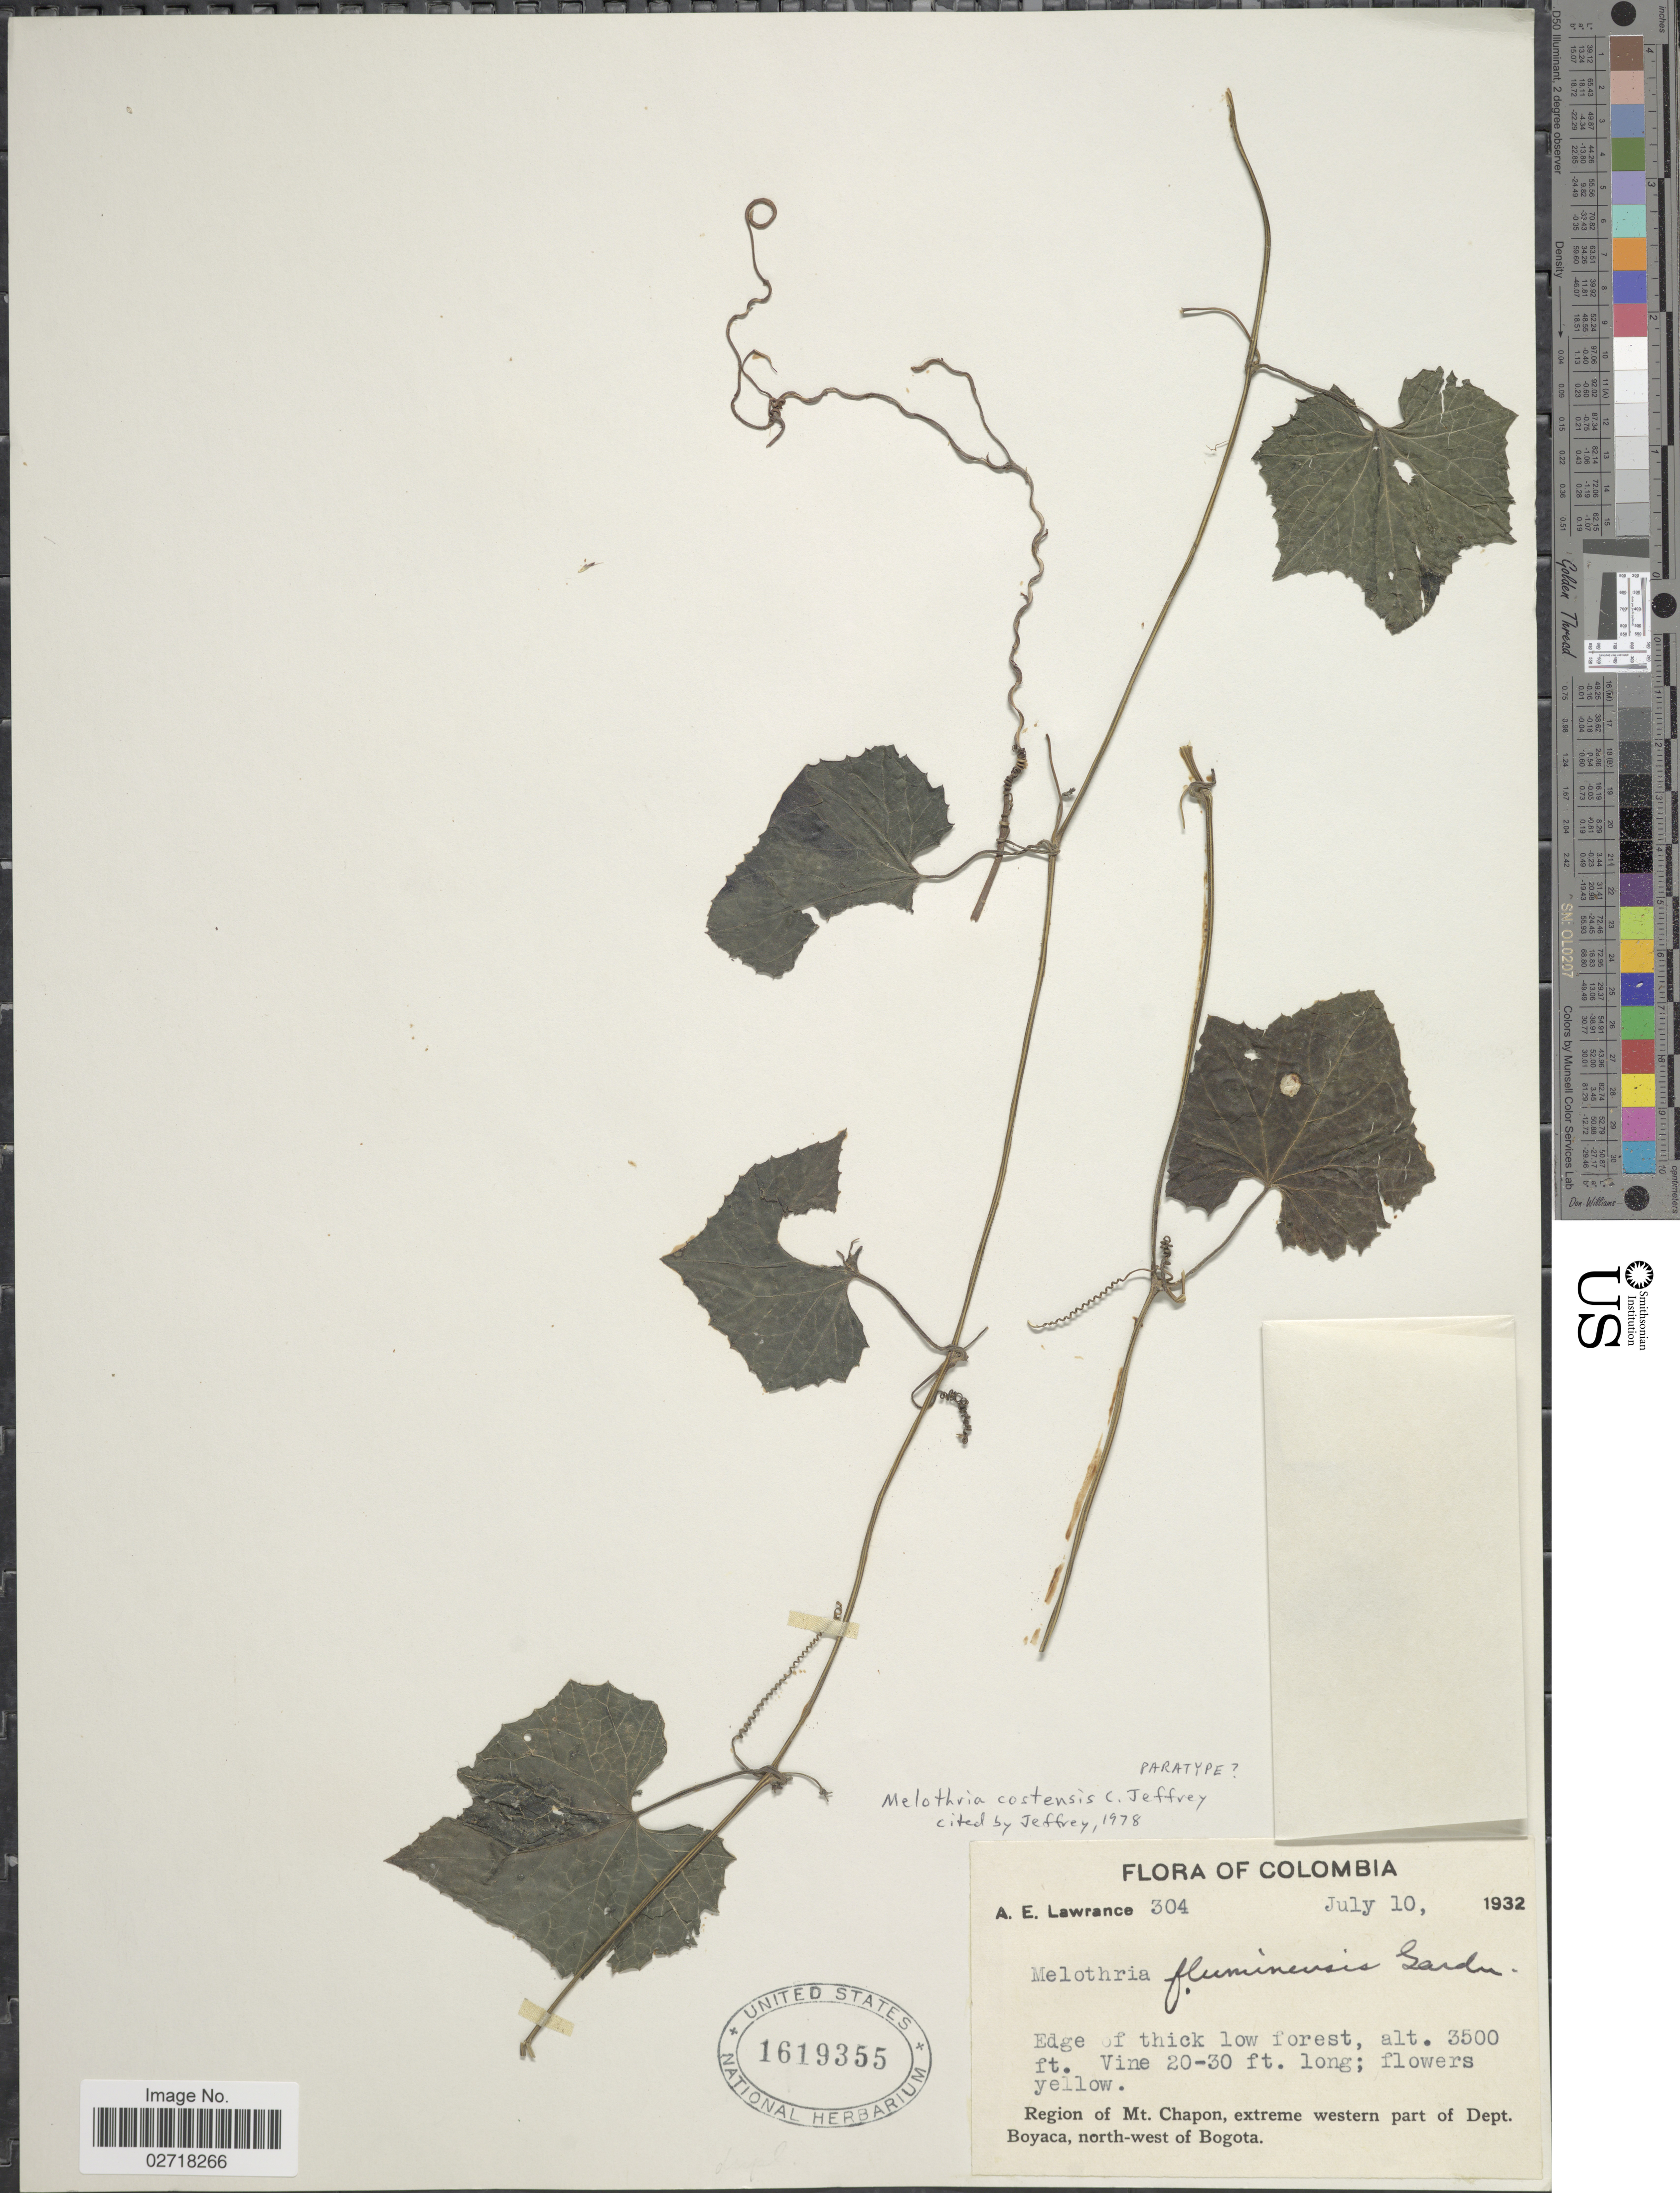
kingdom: Plantae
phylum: Tracheophyta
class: Magnoliopsida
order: Cucurbitales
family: Cucurbitaceae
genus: Melothria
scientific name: Melothria costensis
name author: C. Jeffrey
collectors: A. Lawrance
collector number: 304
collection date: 1932-07-10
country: Colombia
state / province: Boyacá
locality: Region of Mt. Chapon, extreme western part of Dept. Boyaca, north-west of Bogota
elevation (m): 1067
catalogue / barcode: US 1619355